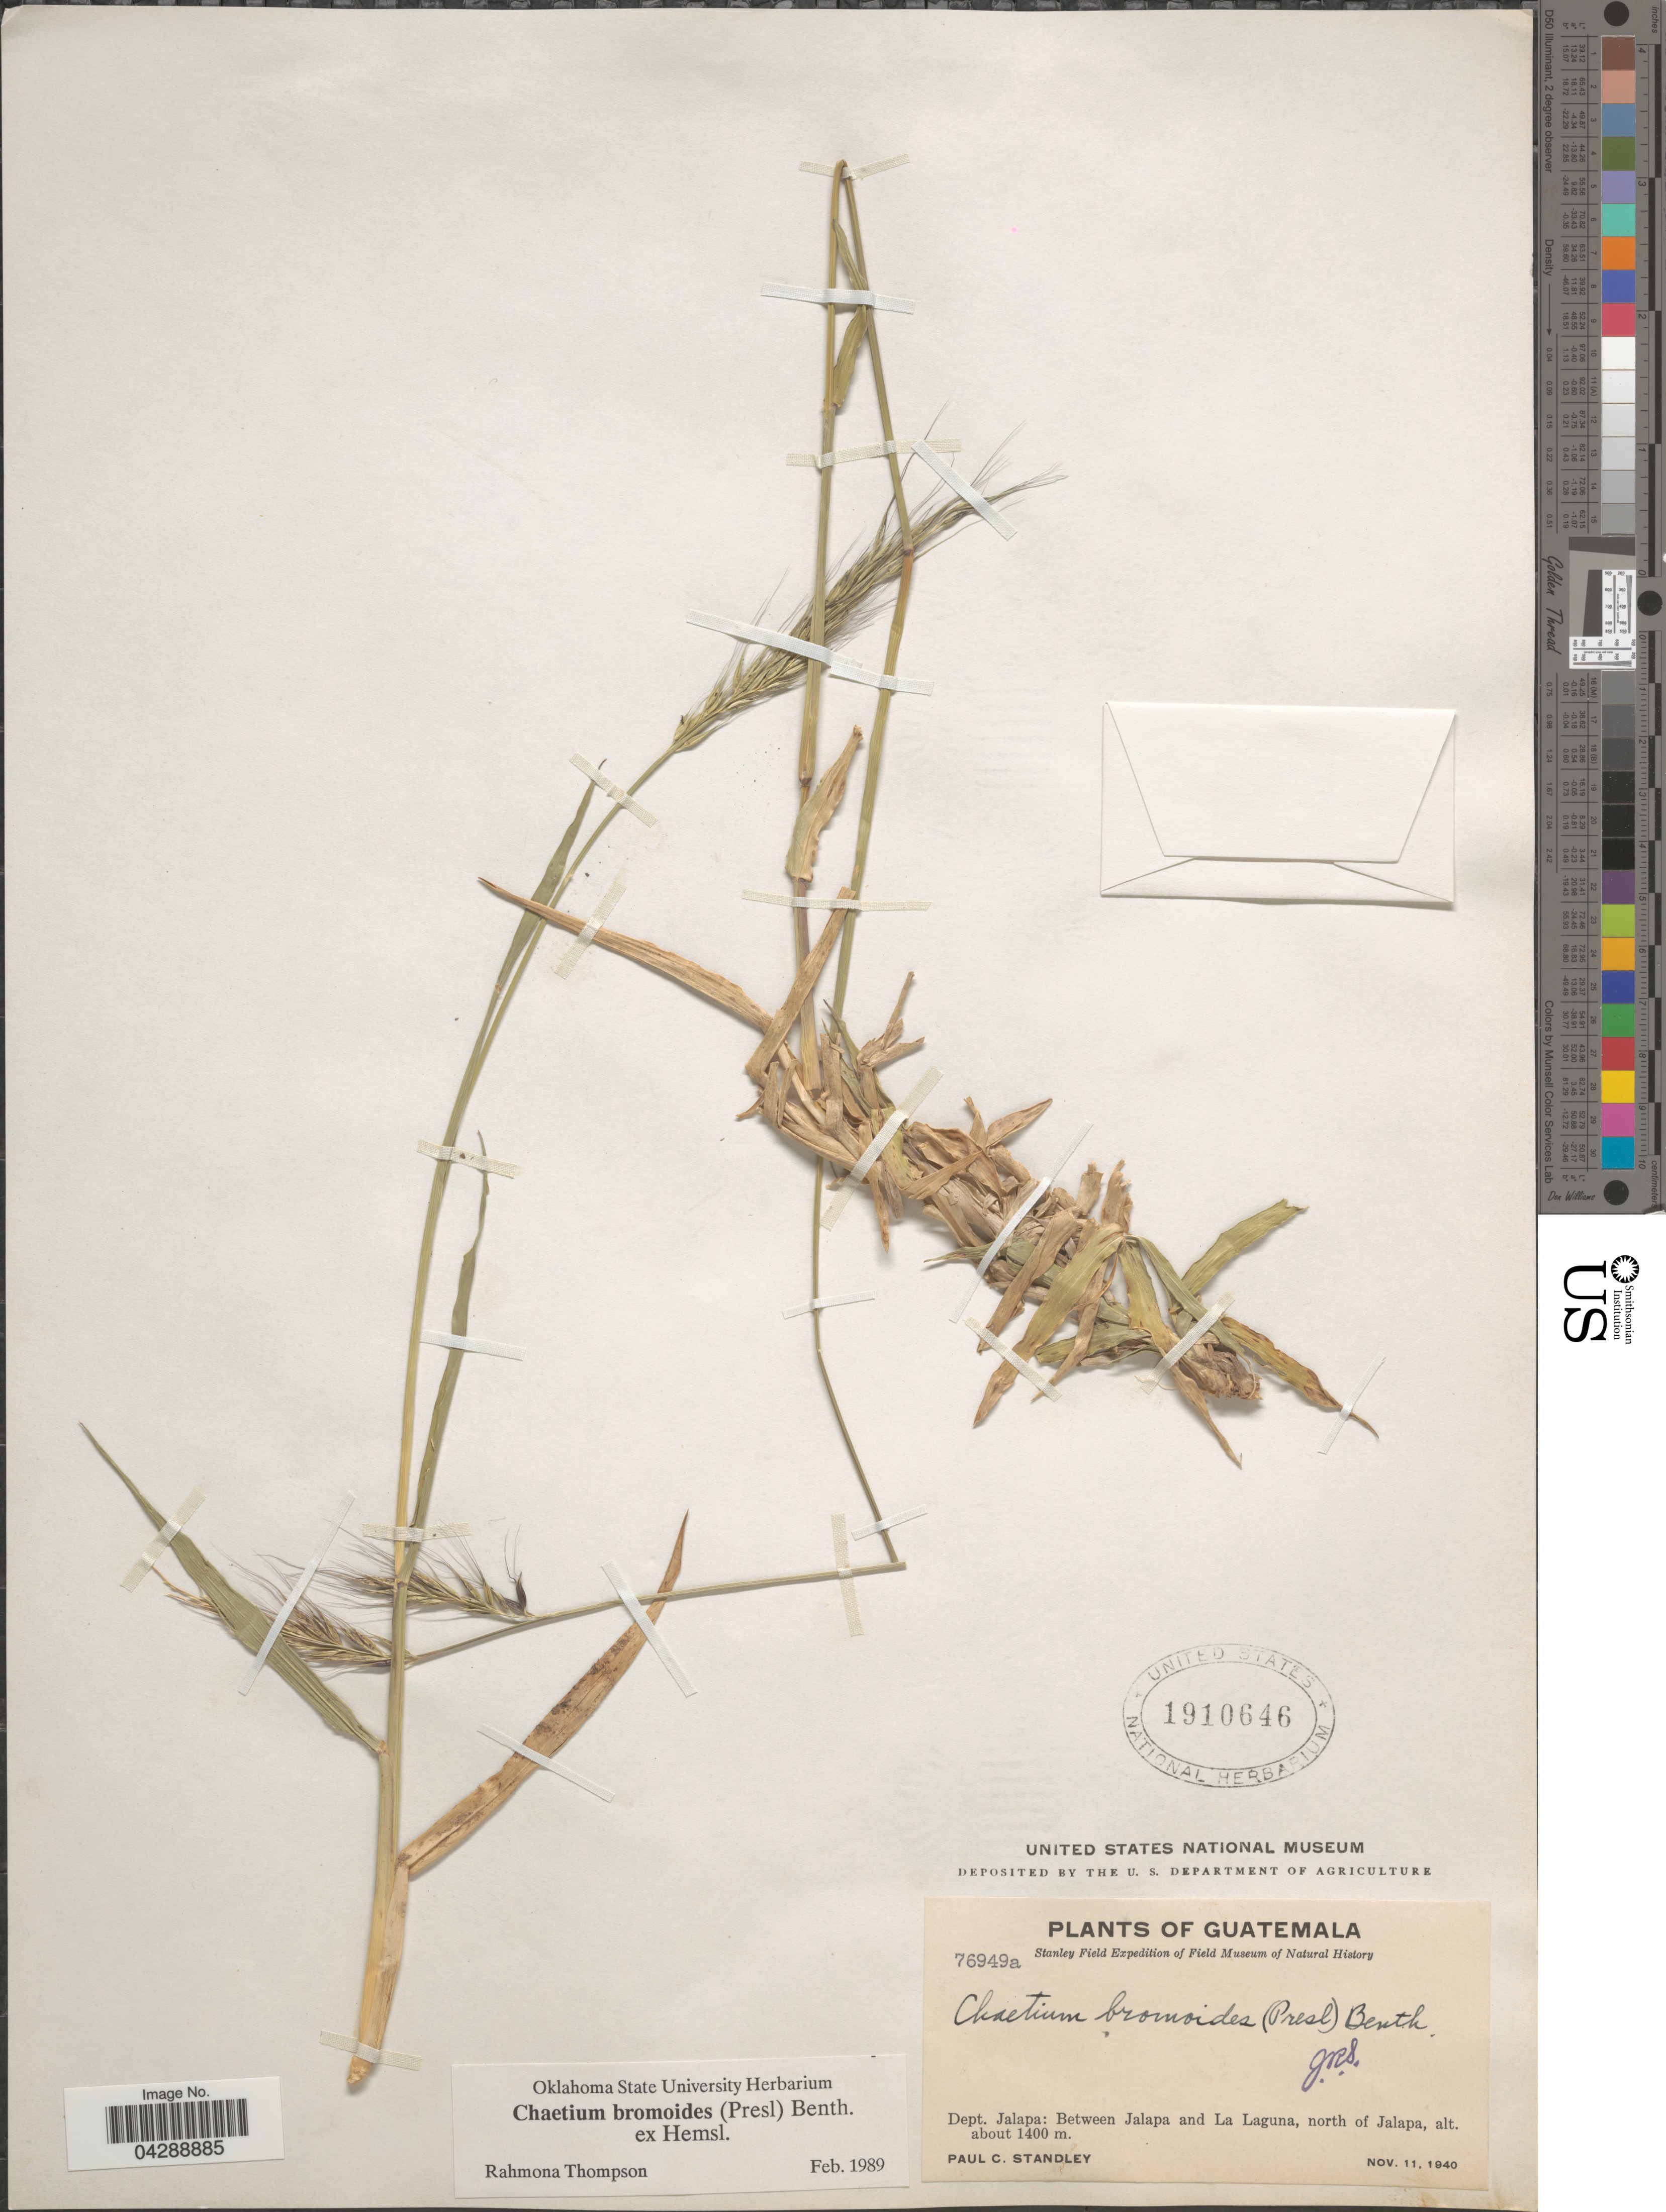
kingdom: Plantae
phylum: Tracheophyta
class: Liliopsida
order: Poales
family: Poaceae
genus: Chaetium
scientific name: Chaetium bromoides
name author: (J. Presl) Benth. ex Hemsl.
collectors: P. C. Standley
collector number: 76949a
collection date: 1940-11-11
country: Guatemala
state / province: Jalapa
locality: Stanley Field Expedition. Dept. Jalapa: Between Jalapa and La Laguna, north of Jalapa.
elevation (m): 1400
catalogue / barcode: US 1910646